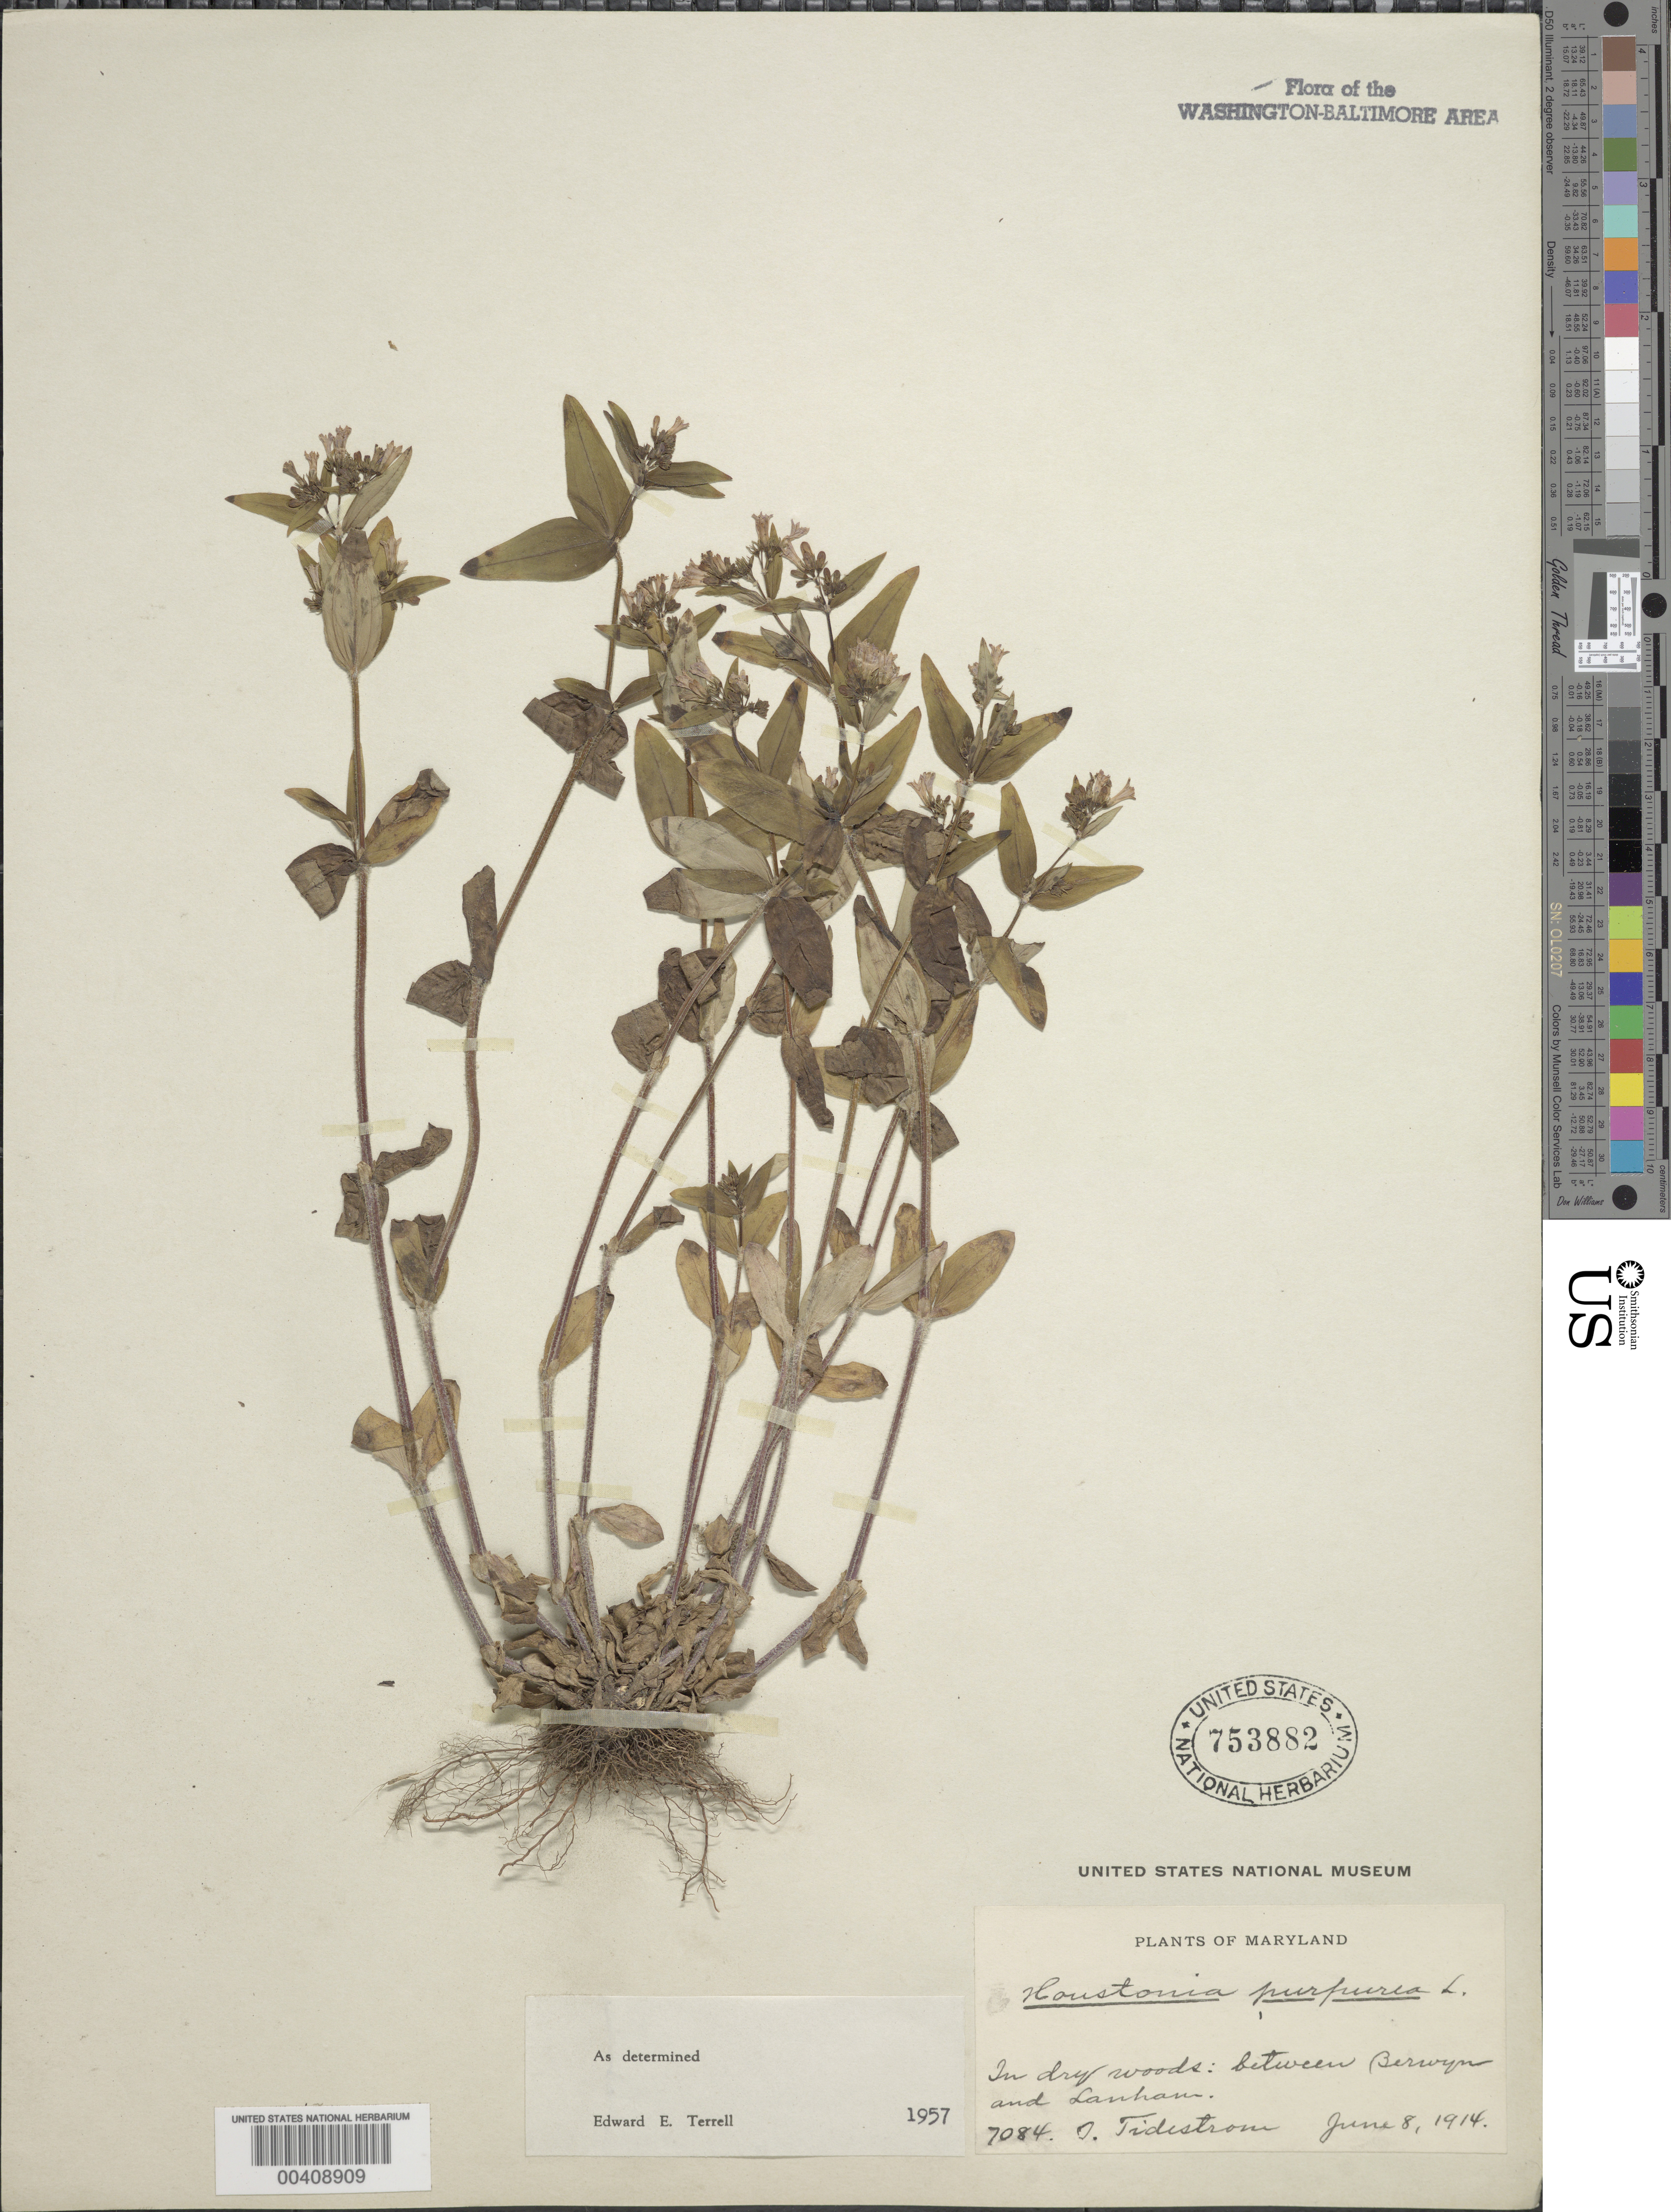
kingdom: Plantae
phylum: Tracheophyta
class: Magnoliopsida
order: Gentianales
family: Rubiaceae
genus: Houstonia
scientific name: Houstonia purpurea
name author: L.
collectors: I. F. Tidestrom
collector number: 7084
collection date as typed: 08 Jun 1914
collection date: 1914-06-08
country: United States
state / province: Maryland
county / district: Prince George's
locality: Between Berwyn and Lanham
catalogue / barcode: US 753882